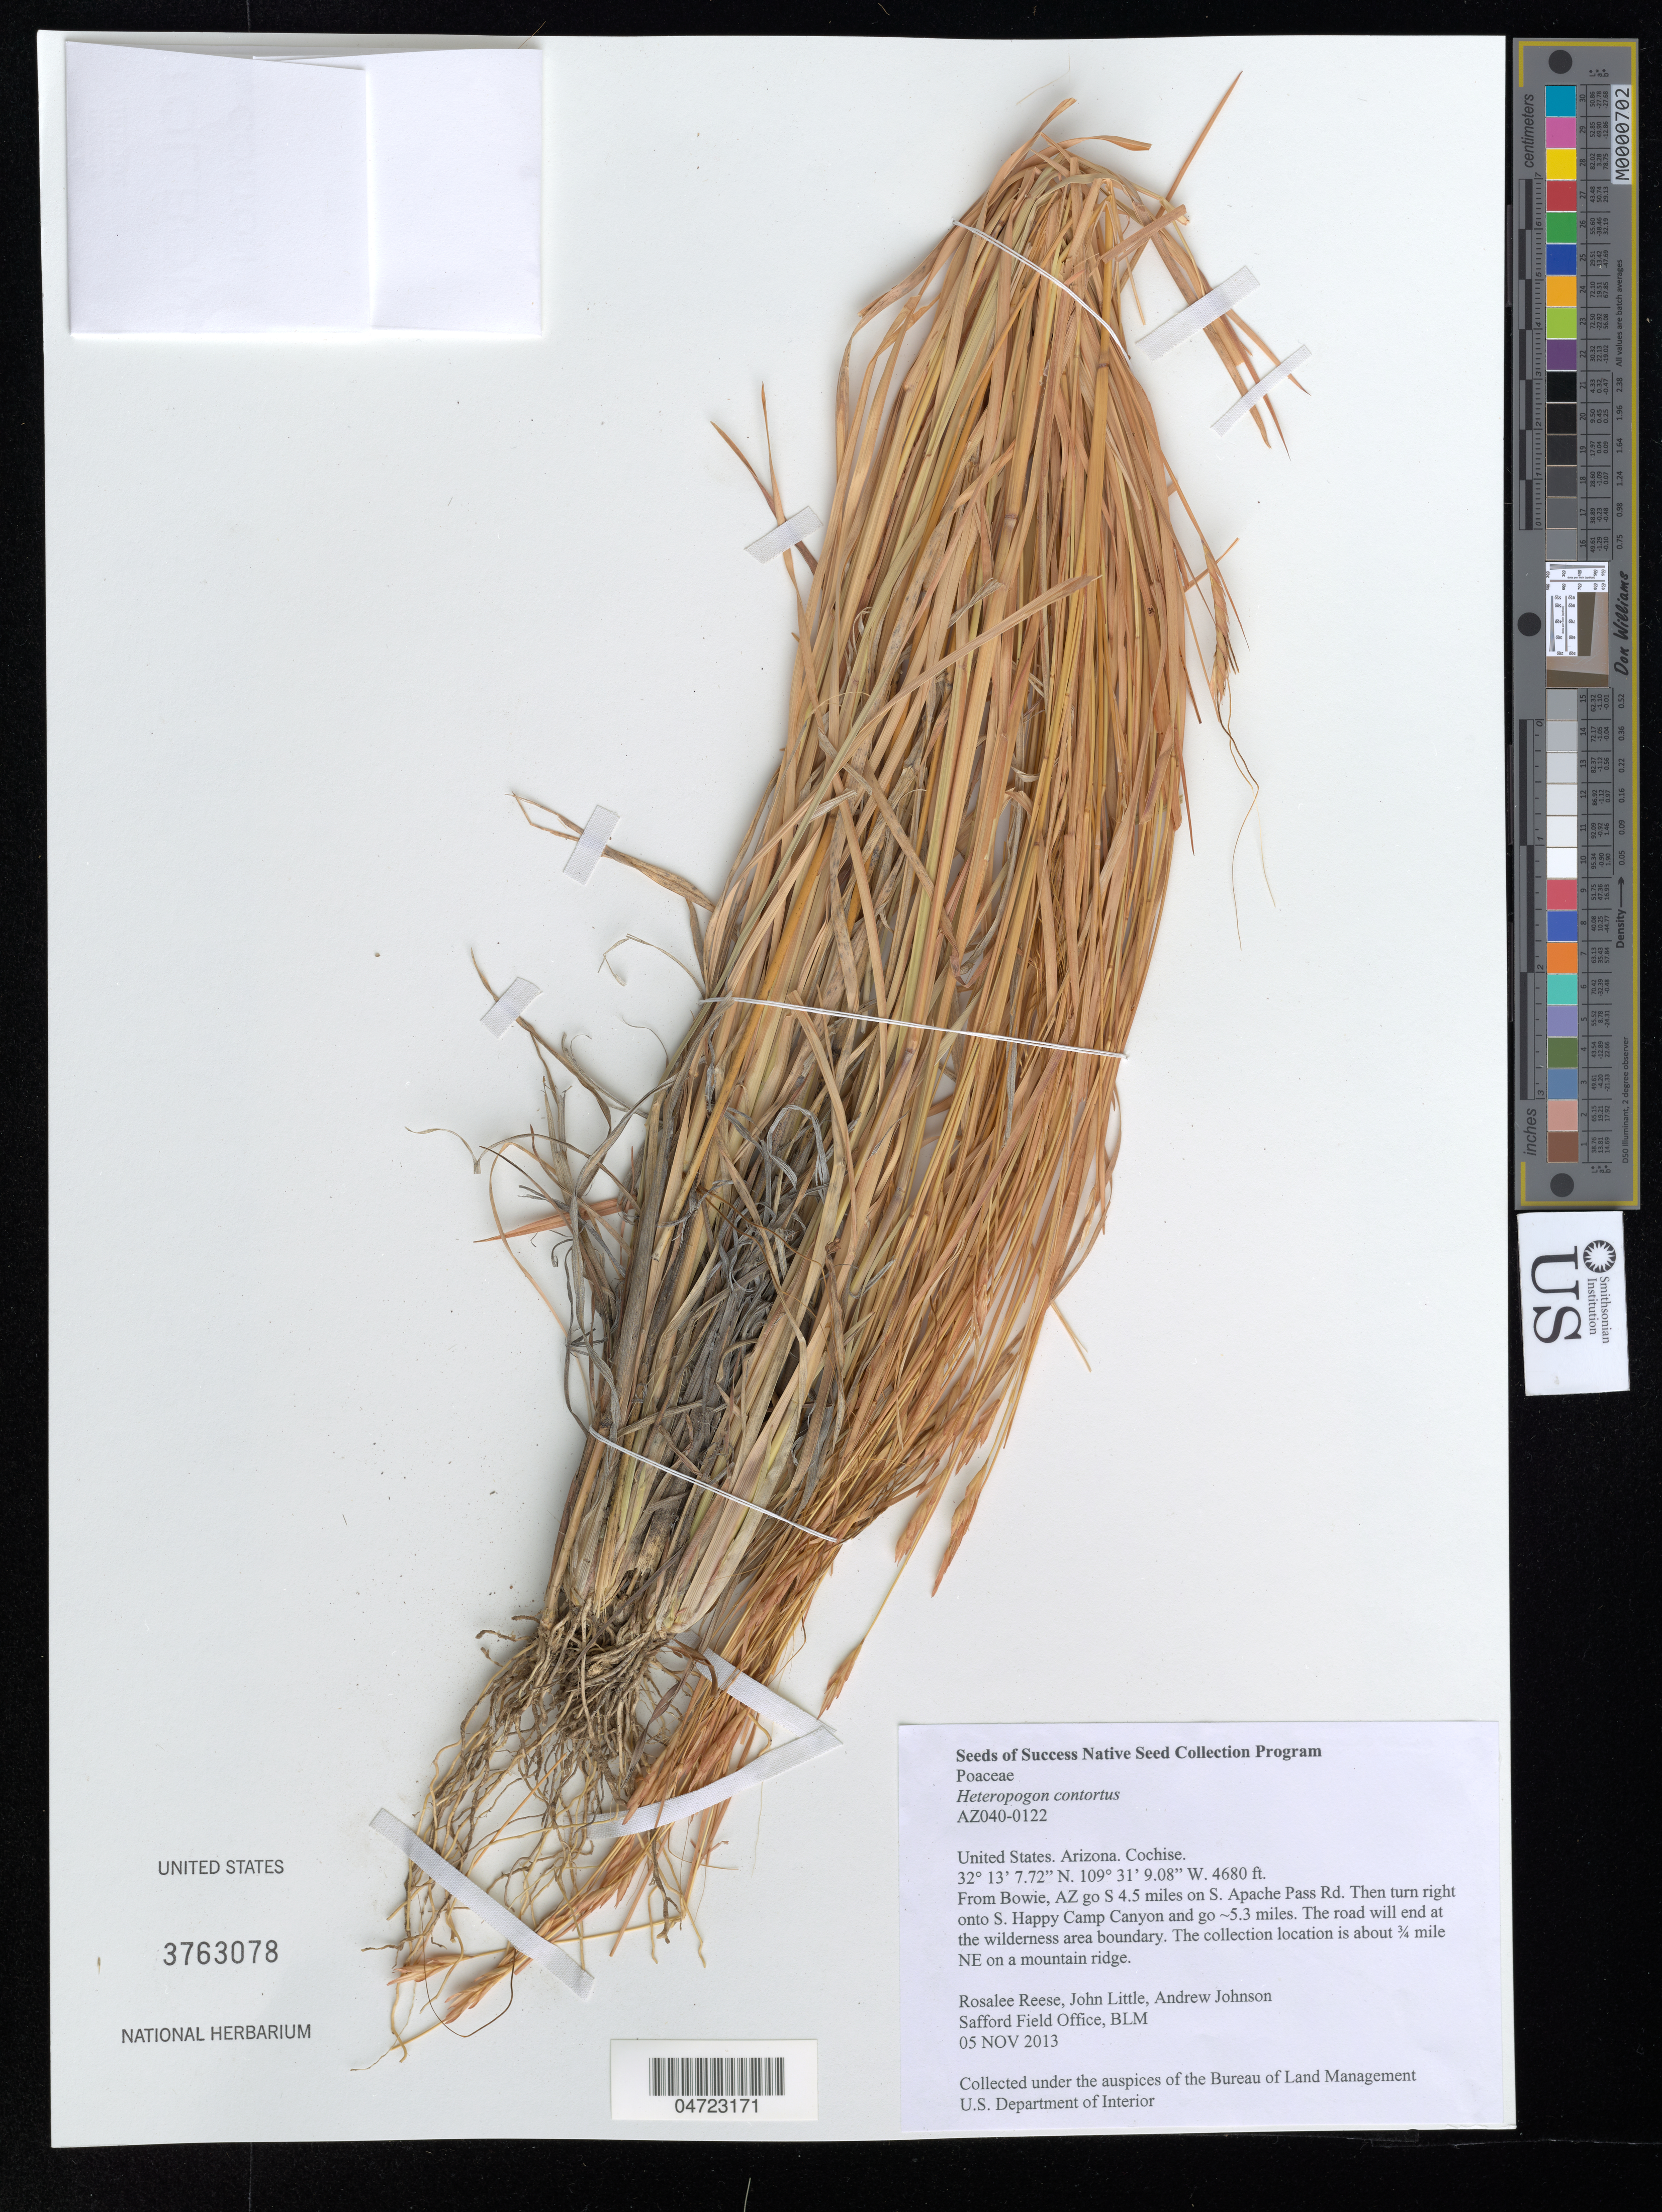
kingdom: Plantae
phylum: Tracheophyta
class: Liliopsida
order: Poales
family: Poaceae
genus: Heteropogon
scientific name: Heteropogon contortus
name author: (L.) P. Beauv. ex Roem. & Schult.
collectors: R. Reese, J. Little & A. Johnson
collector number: AZ040-0122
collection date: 2013-11-05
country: United States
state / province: Arizona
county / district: Cochise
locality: Cochise. From Bowie, AZ go S 4.5 miles on S. Apache Pass Rd. Then turn right onto S. Happy Camp Canyon and go ~5.3 miles. The road will end at the wilderness area boundary. The collection location is about ¾ mile NE on a mountain ridge.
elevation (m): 1426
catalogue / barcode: US 3763078